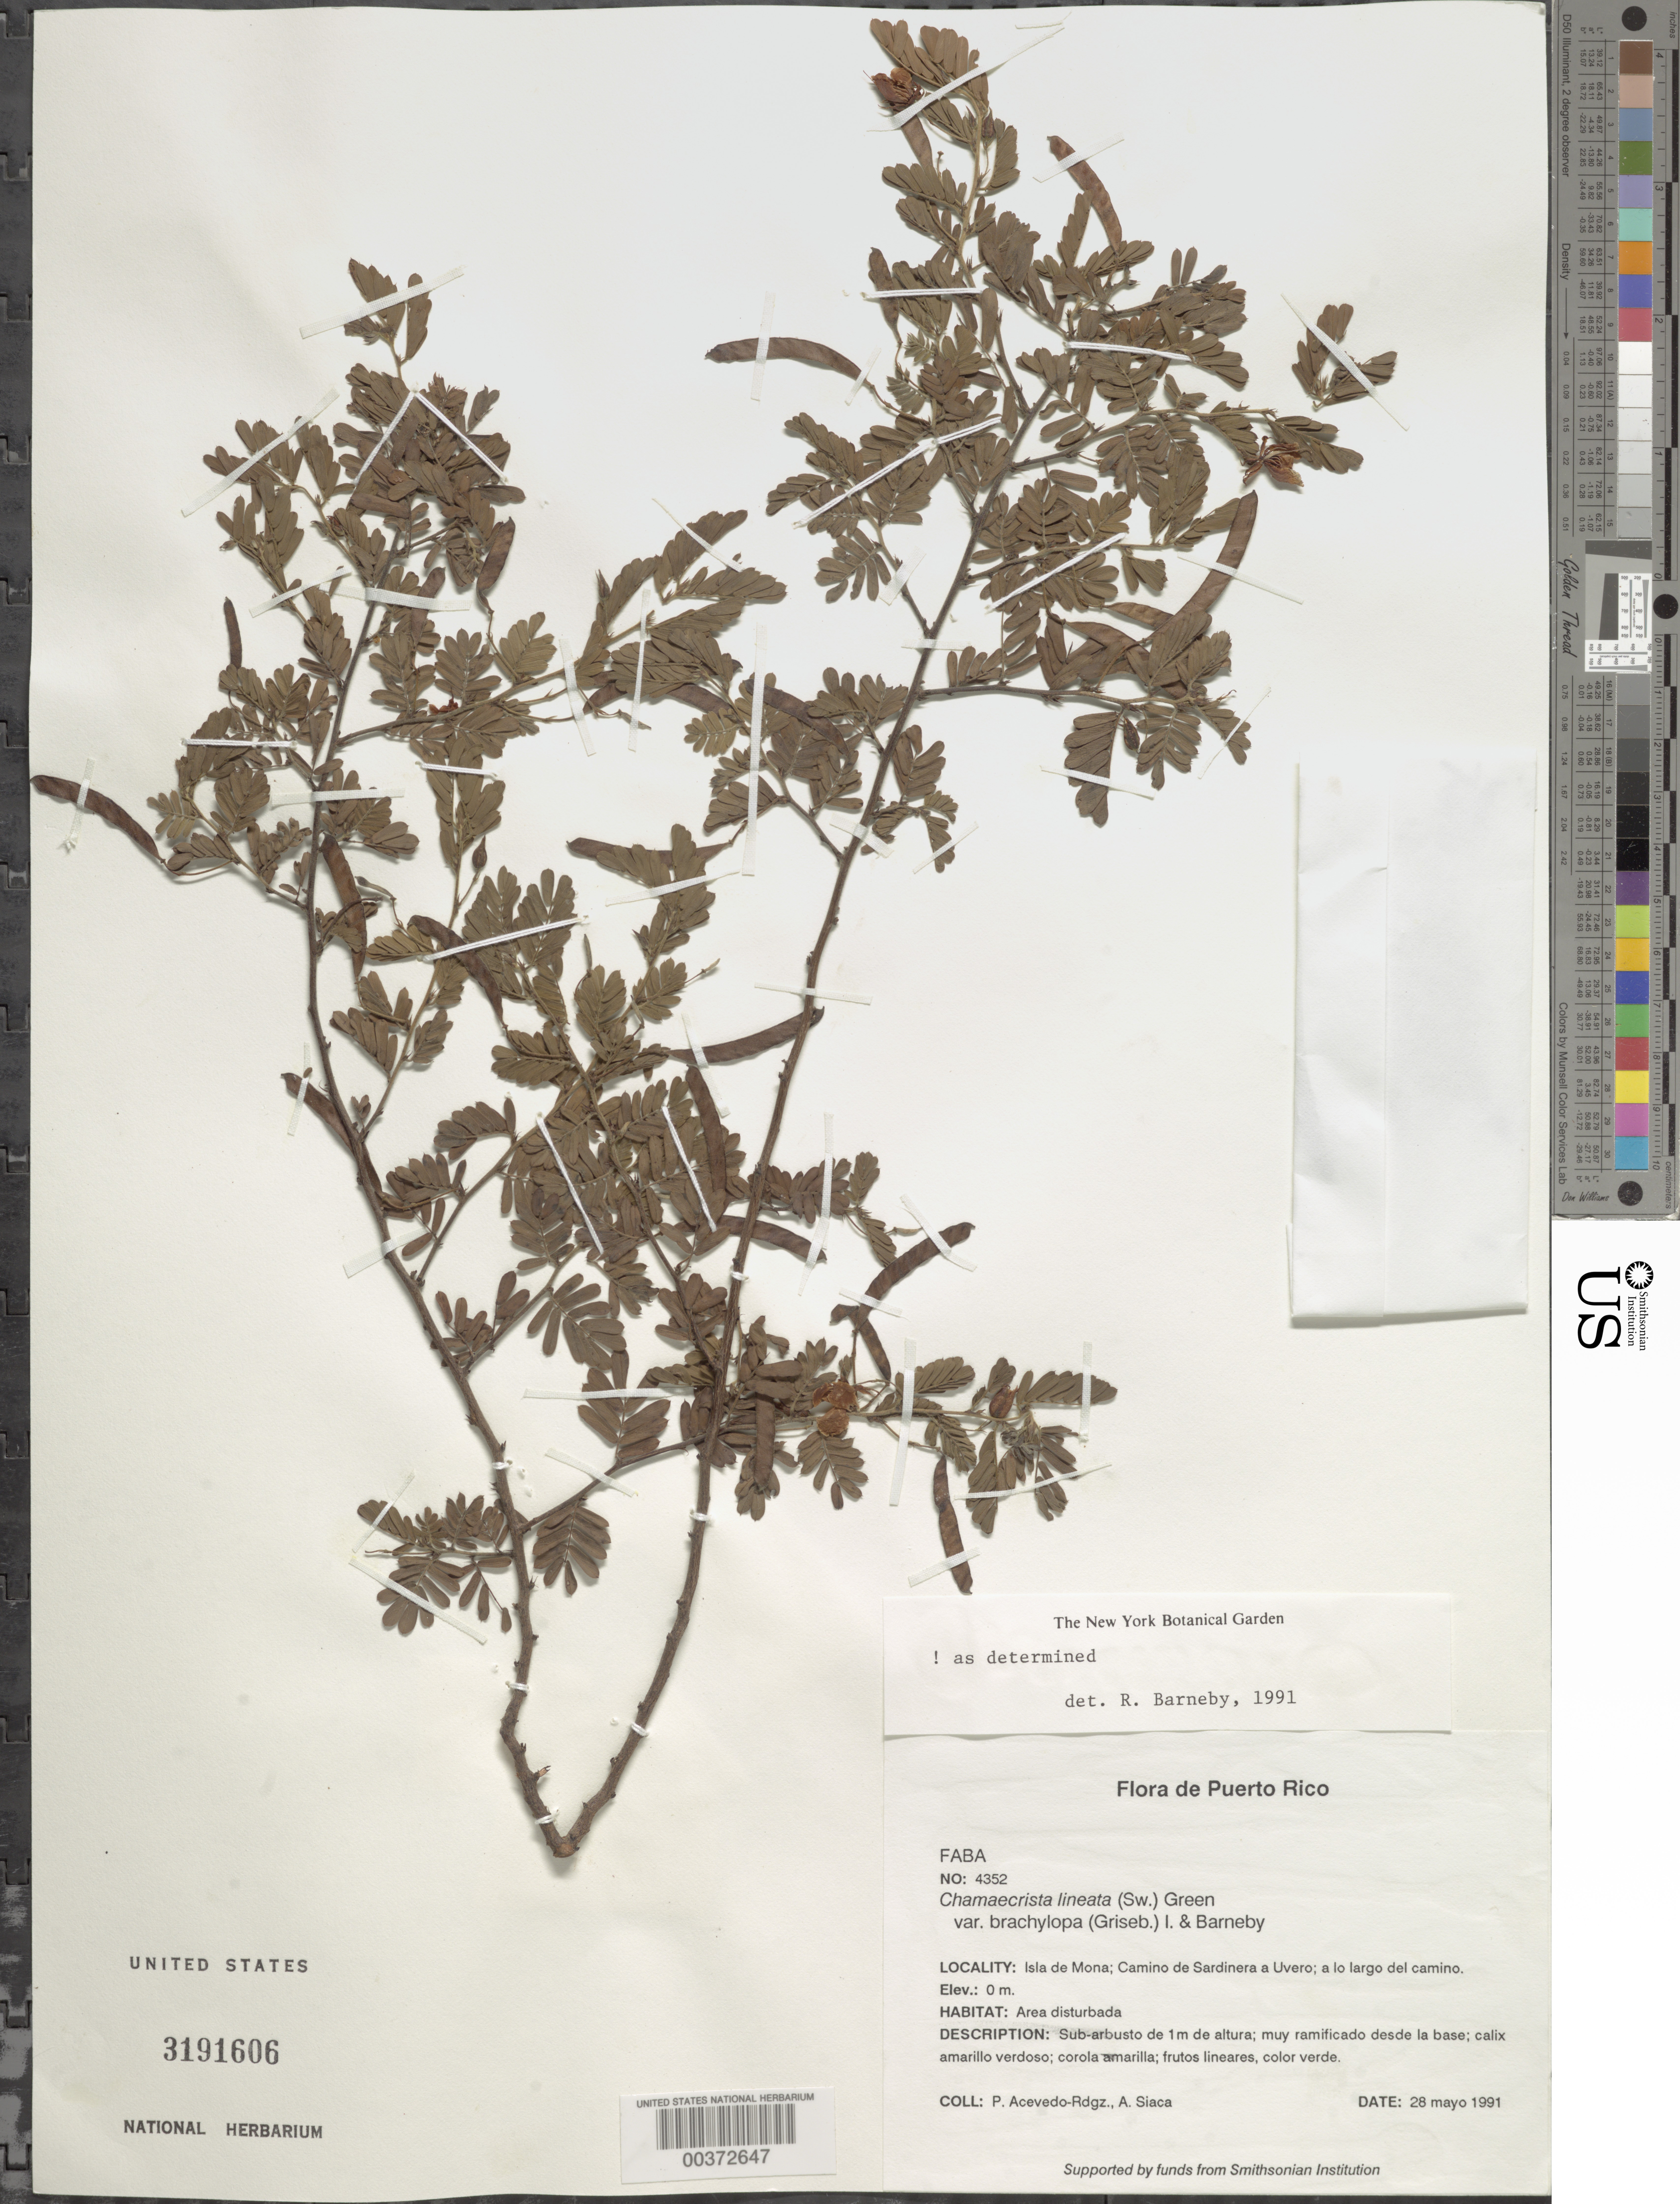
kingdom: Plantae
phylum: Tracheophyta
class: Magnoliopsida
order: Fabales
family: Fabaceae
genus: Chamaecrista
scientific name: Chamaecrista lineata var. brachyloba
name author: (Griseb.) H.S. Irwin & Barneby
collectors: P. Acevedo-Rodr.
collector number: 4352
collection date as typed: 28 May 1991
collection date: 1991-05-28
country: Puerto Rico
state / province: Mayaguëz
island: Mona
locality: Isla de mona; camino de sardinera a uvero; a lo largo del camino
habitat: Area disturbada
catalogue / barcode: US 3191606